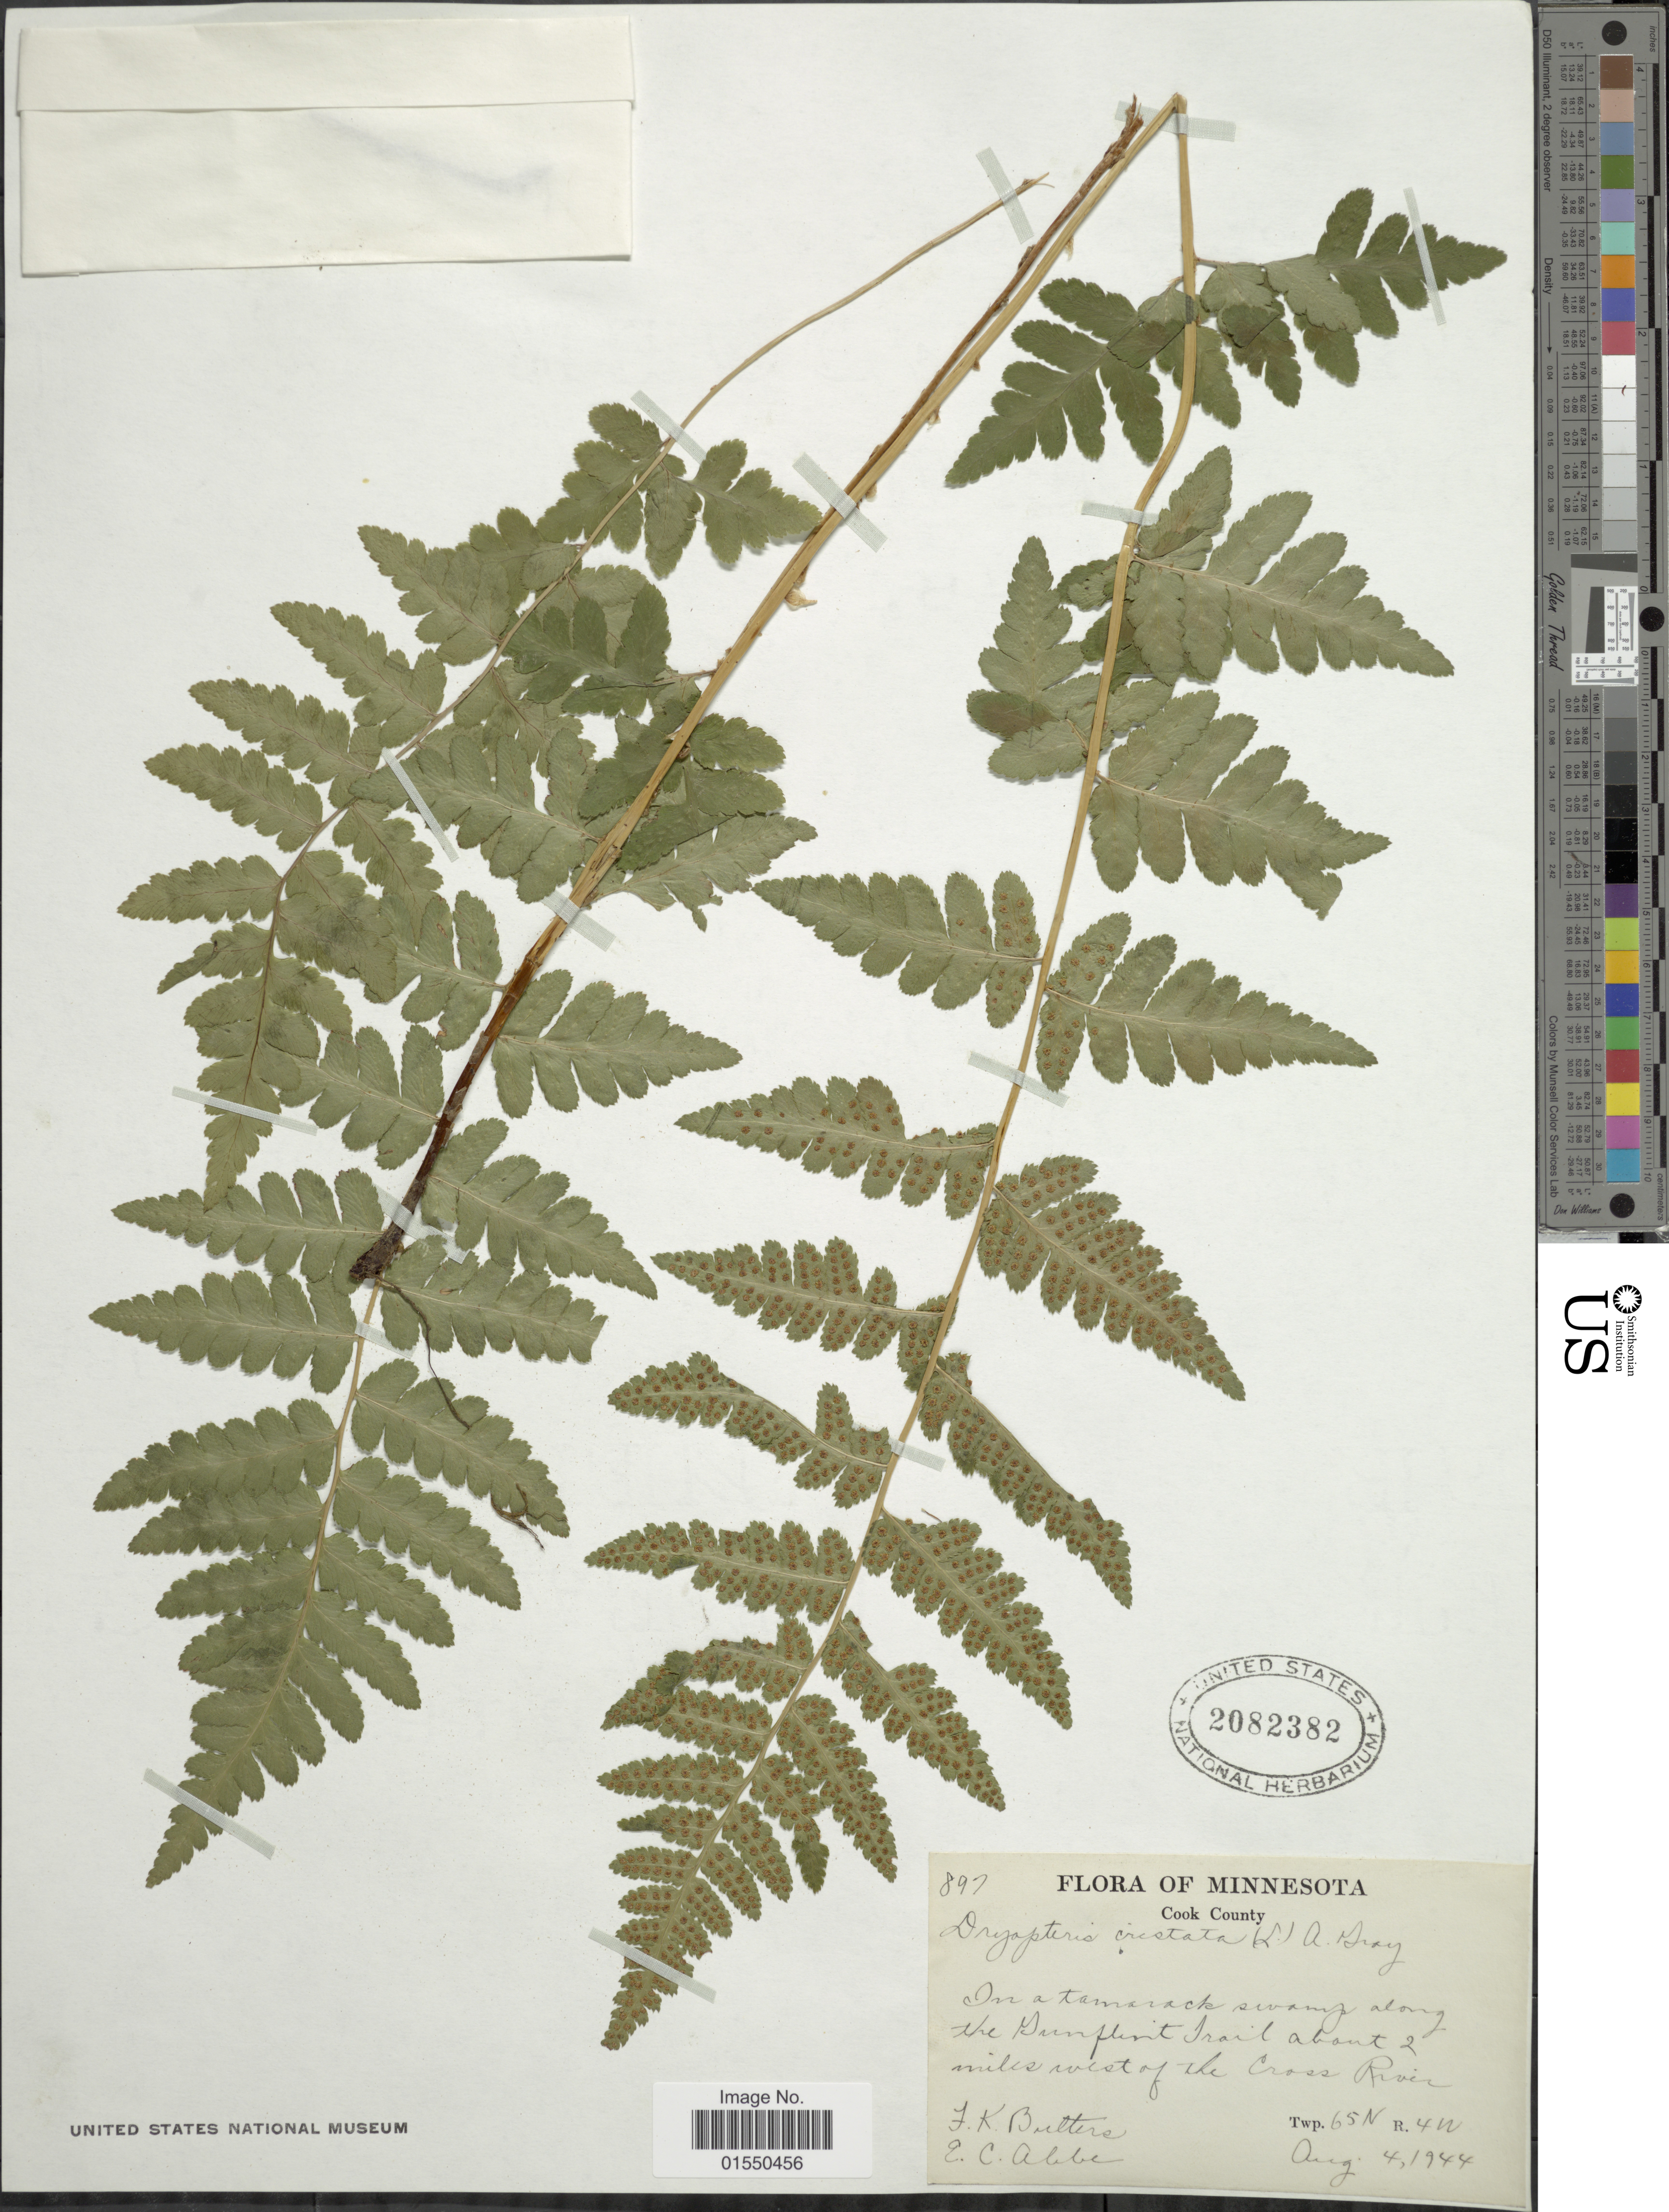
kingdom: Plantae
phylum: Tracheophyta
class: Polypodiopsida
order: Polypodiales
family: Dryopteridaceae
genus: Dryopteris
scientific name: Dryopteris cristata var. spinulosa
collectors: F. K. Butters & E. C. Abbe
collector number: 897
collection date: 1944-08-04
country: United States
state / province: Minnesota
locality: Cook County, In a tamarack swamp along the Gunflint trail about 2 miles west of the Cross River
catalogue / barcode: US 2082382